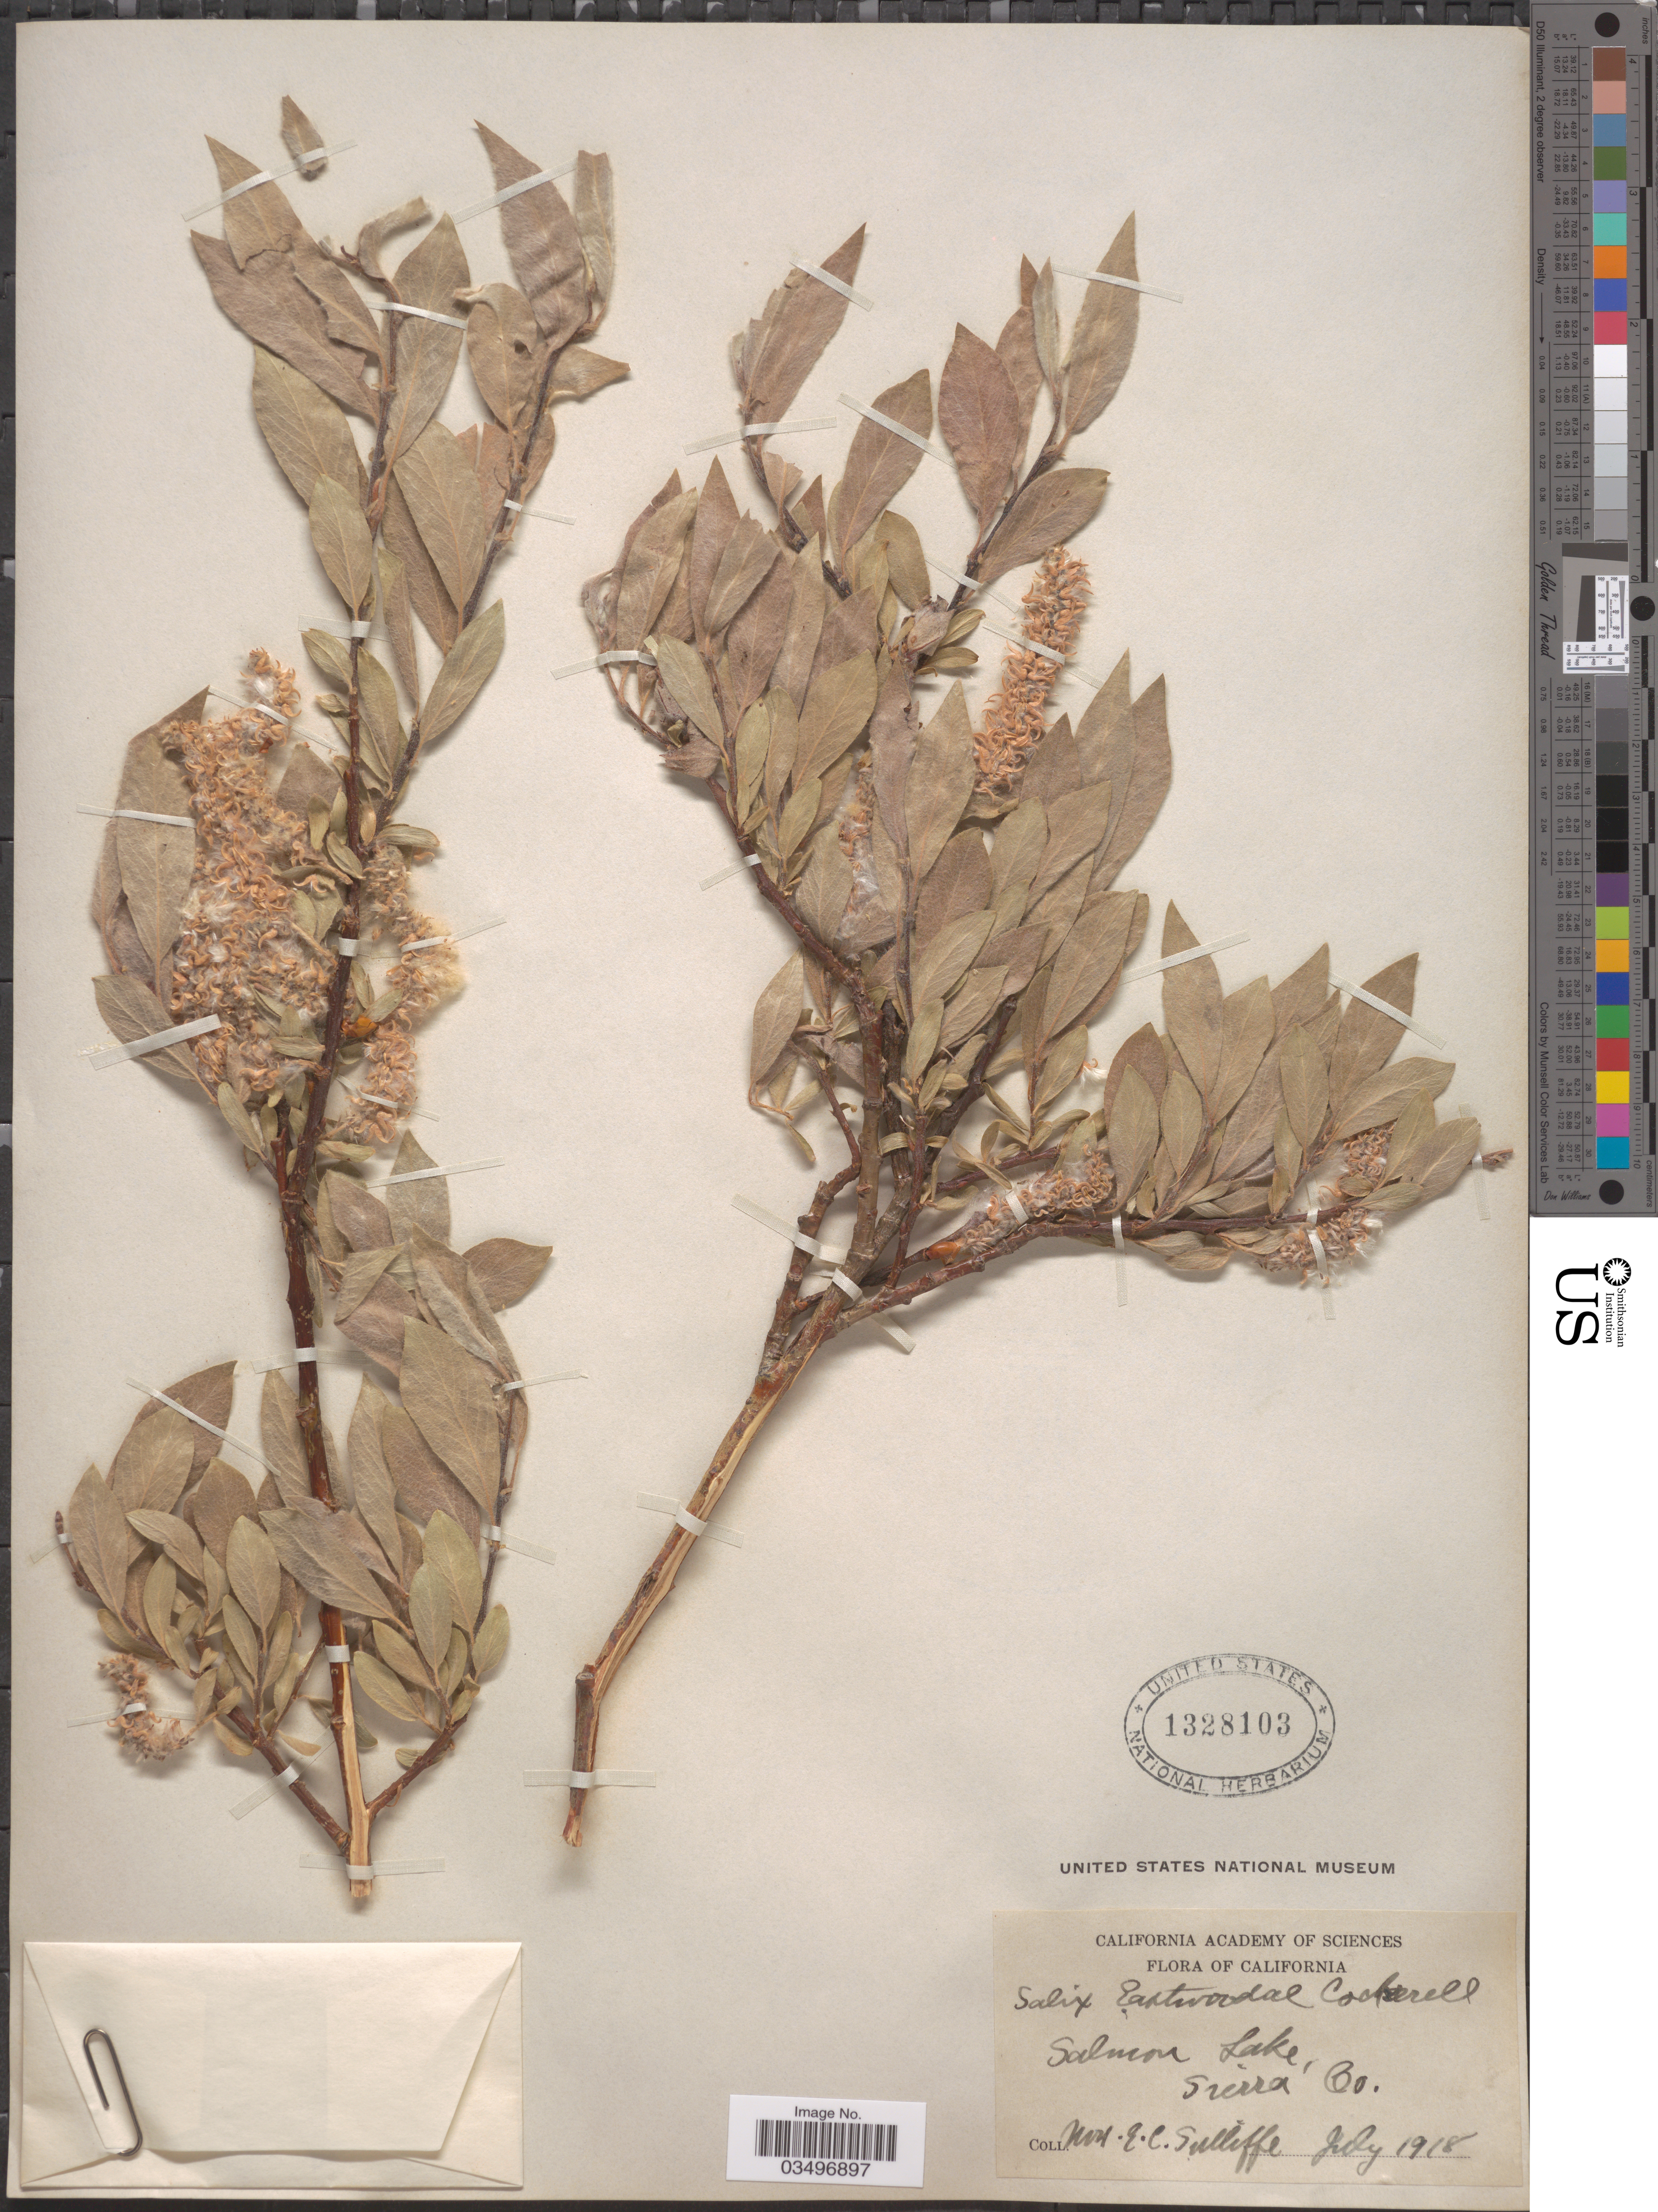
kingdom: Plantae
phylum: Tracheophyta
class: Magnoliopsida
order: Malpighiales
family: Salicaceae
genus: Salix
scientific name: Salix eastwoodiae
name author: Cockerell ex A. Heller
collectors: E. Sutliffe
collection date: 1918-07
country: United States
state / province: California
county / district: Sierra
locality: Salmon Lake. Sierra Co.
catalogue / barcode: US 1328103